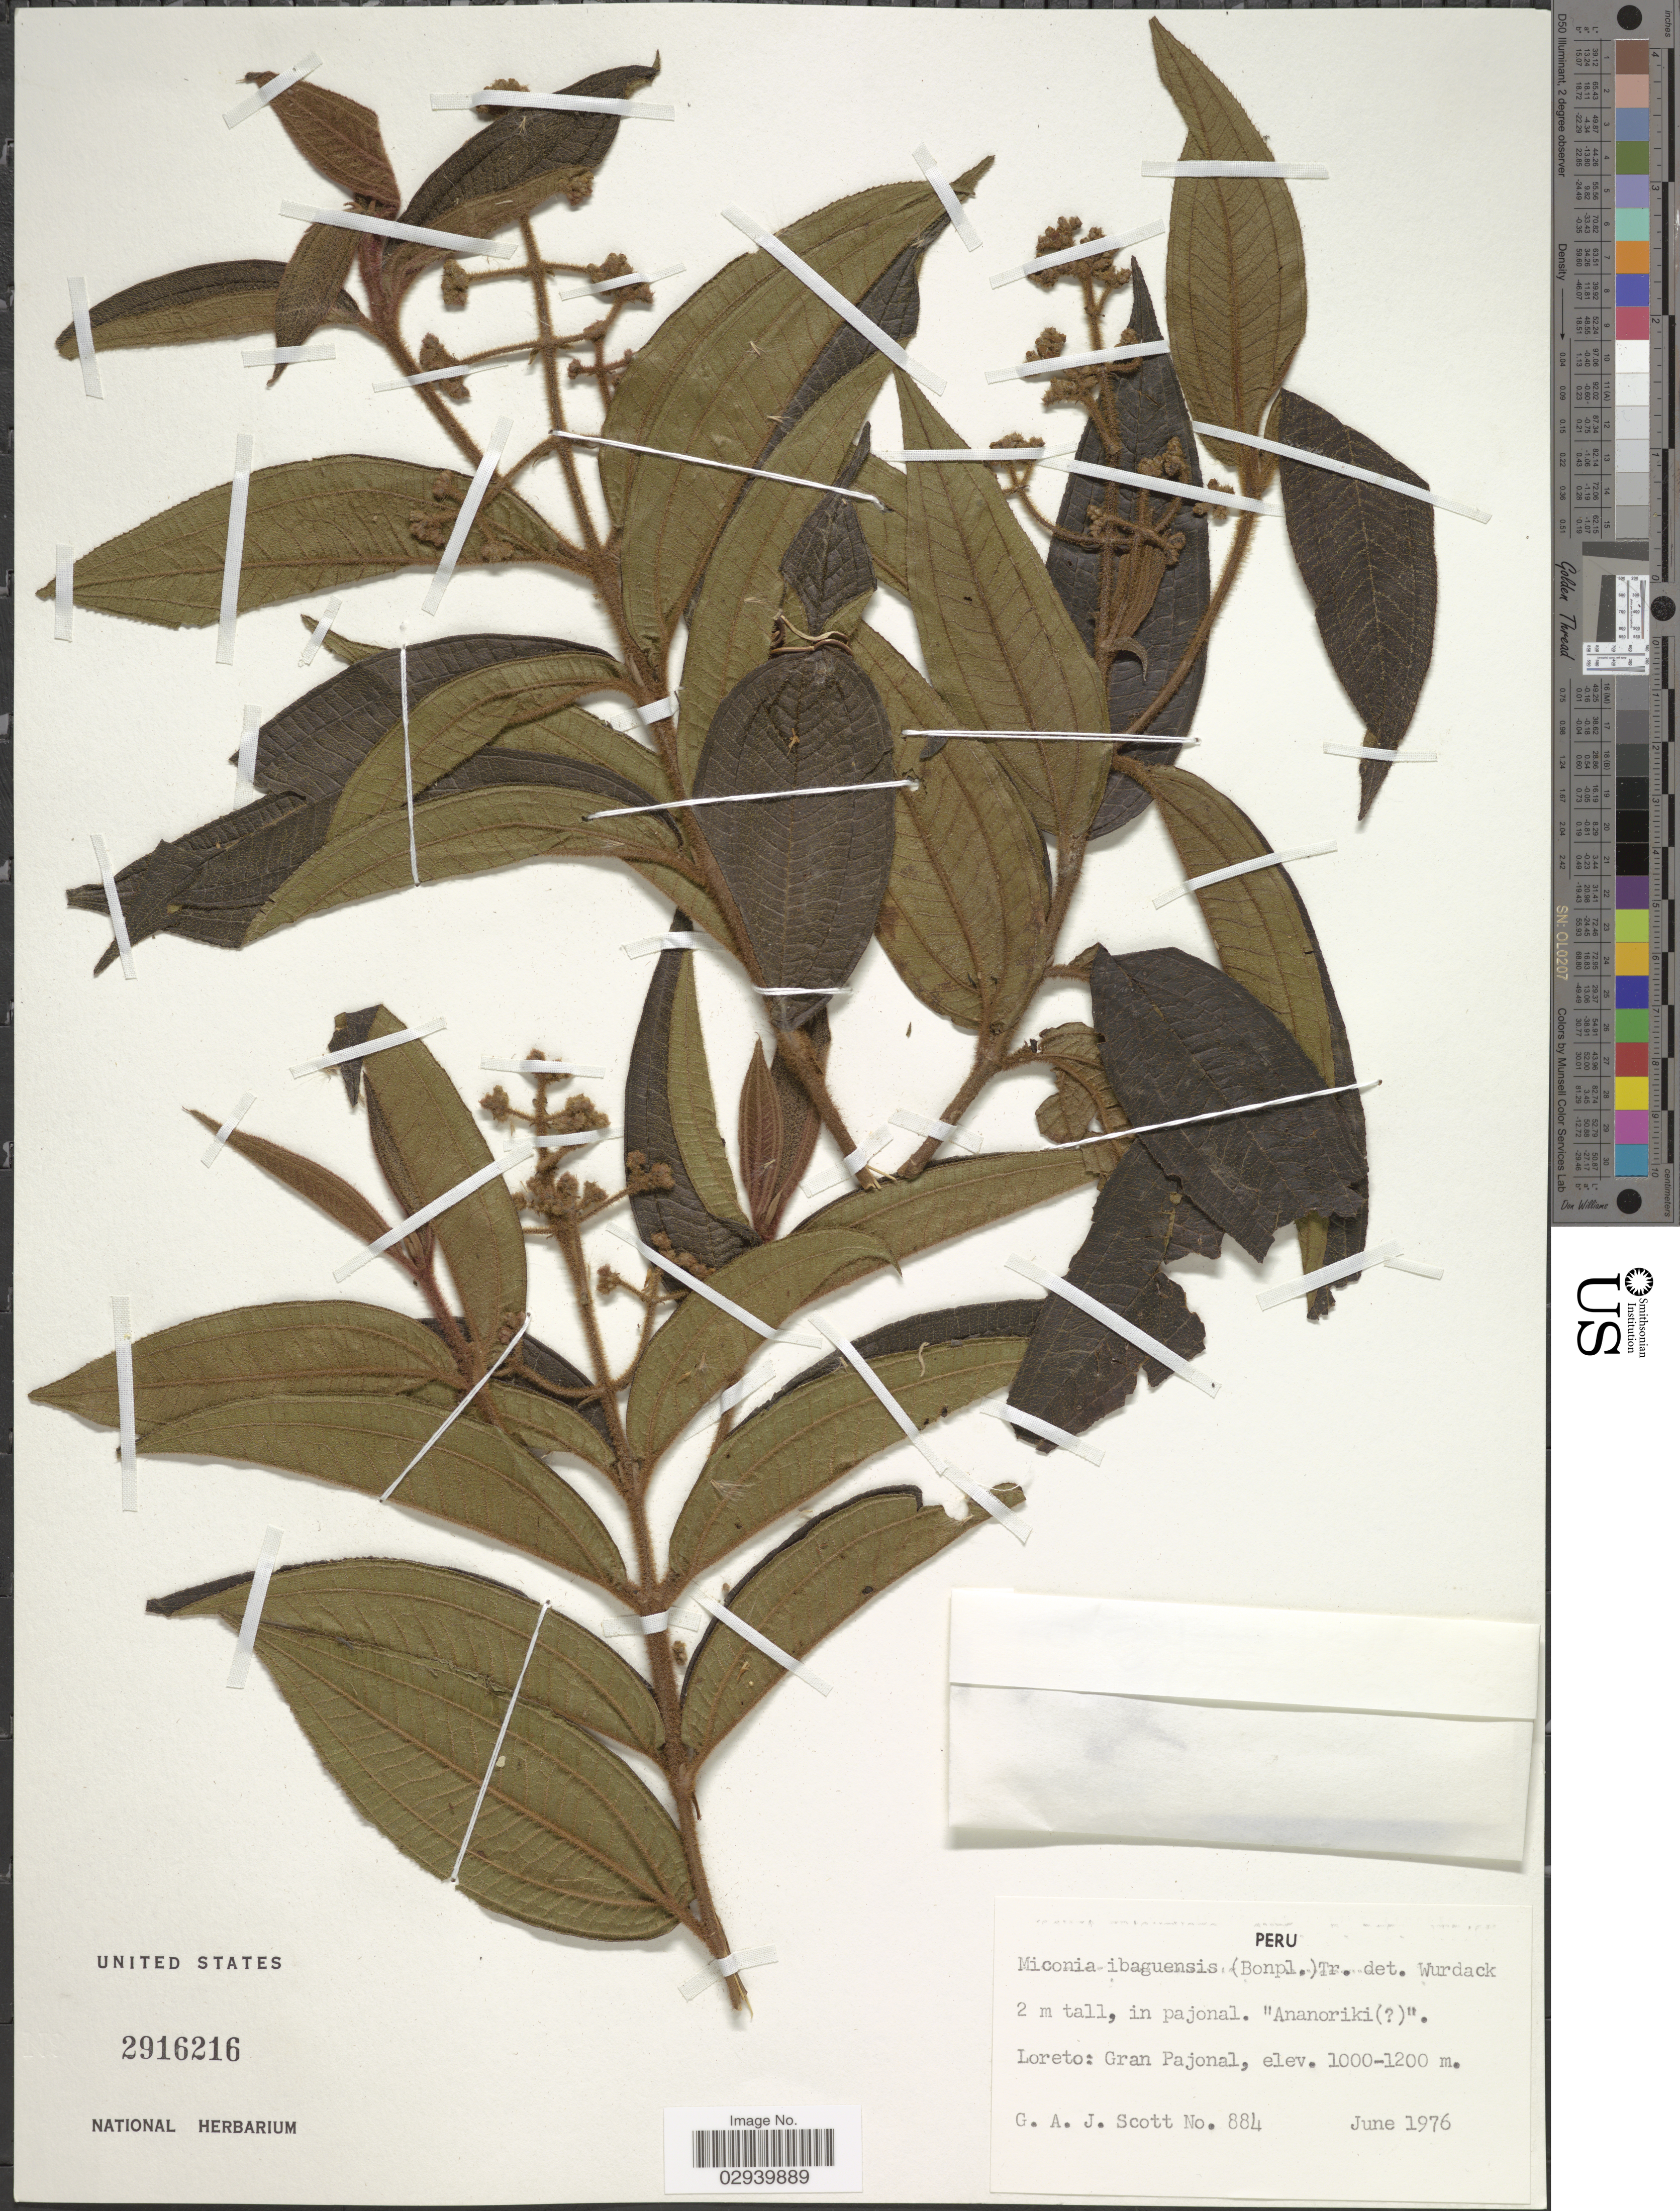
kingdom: Plantae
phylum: Tracheophyta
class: Magnoliopsida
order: Myrtales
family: Melastomataceae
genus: Miconia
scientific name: Miconia ibaguensis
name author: (Bonpl.) Triana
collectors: G. Scott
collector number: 884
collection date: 1976-06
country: Peru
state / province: Loreto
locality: Obentini, Gran Pajonal.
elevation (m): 1000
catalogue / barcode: US 2916216